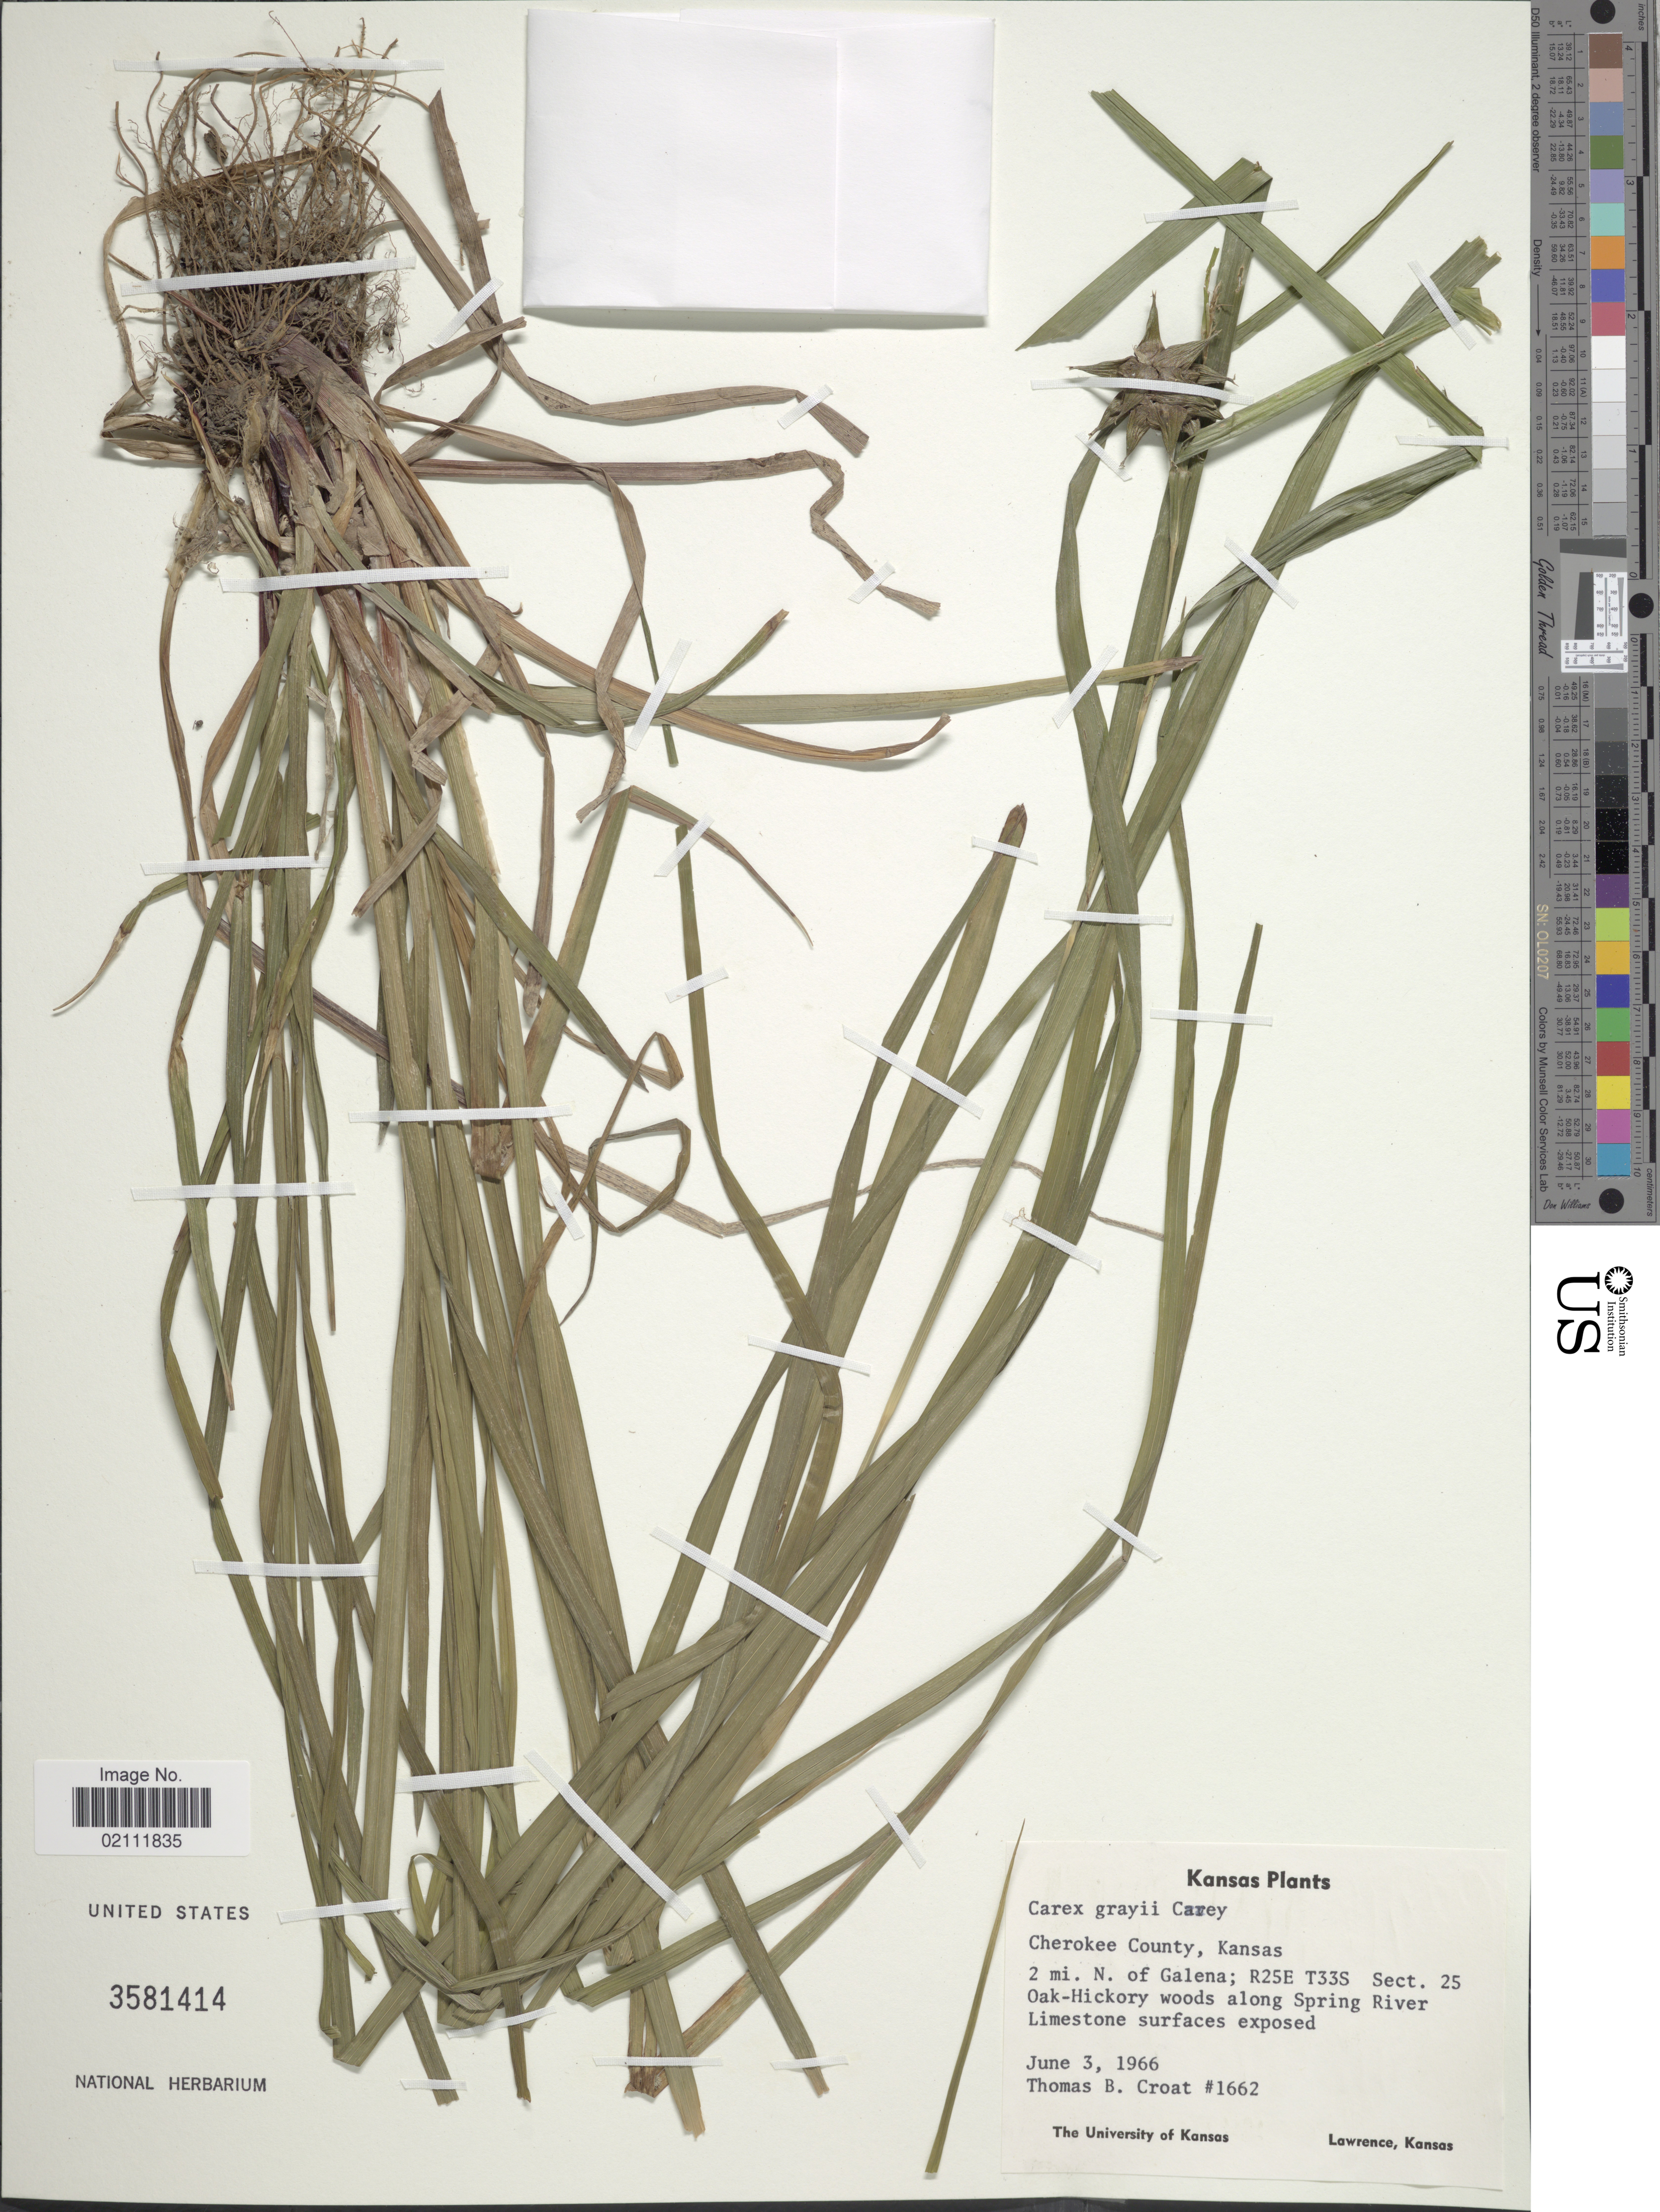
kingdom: Plantae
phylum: Tracheophyta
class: Liliopsida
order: Poales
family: Cyperaceae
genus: Carex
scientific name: Carex grayi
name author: J. Carey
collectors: T. B. Croat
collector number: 1662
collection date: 1966-06-03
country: United States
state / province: Kansas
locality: Cherokee County, 2 mi. N. of galena; R25E T33S Sect. 25, Oak-History woods along Spring River.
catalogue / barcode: US 3581414